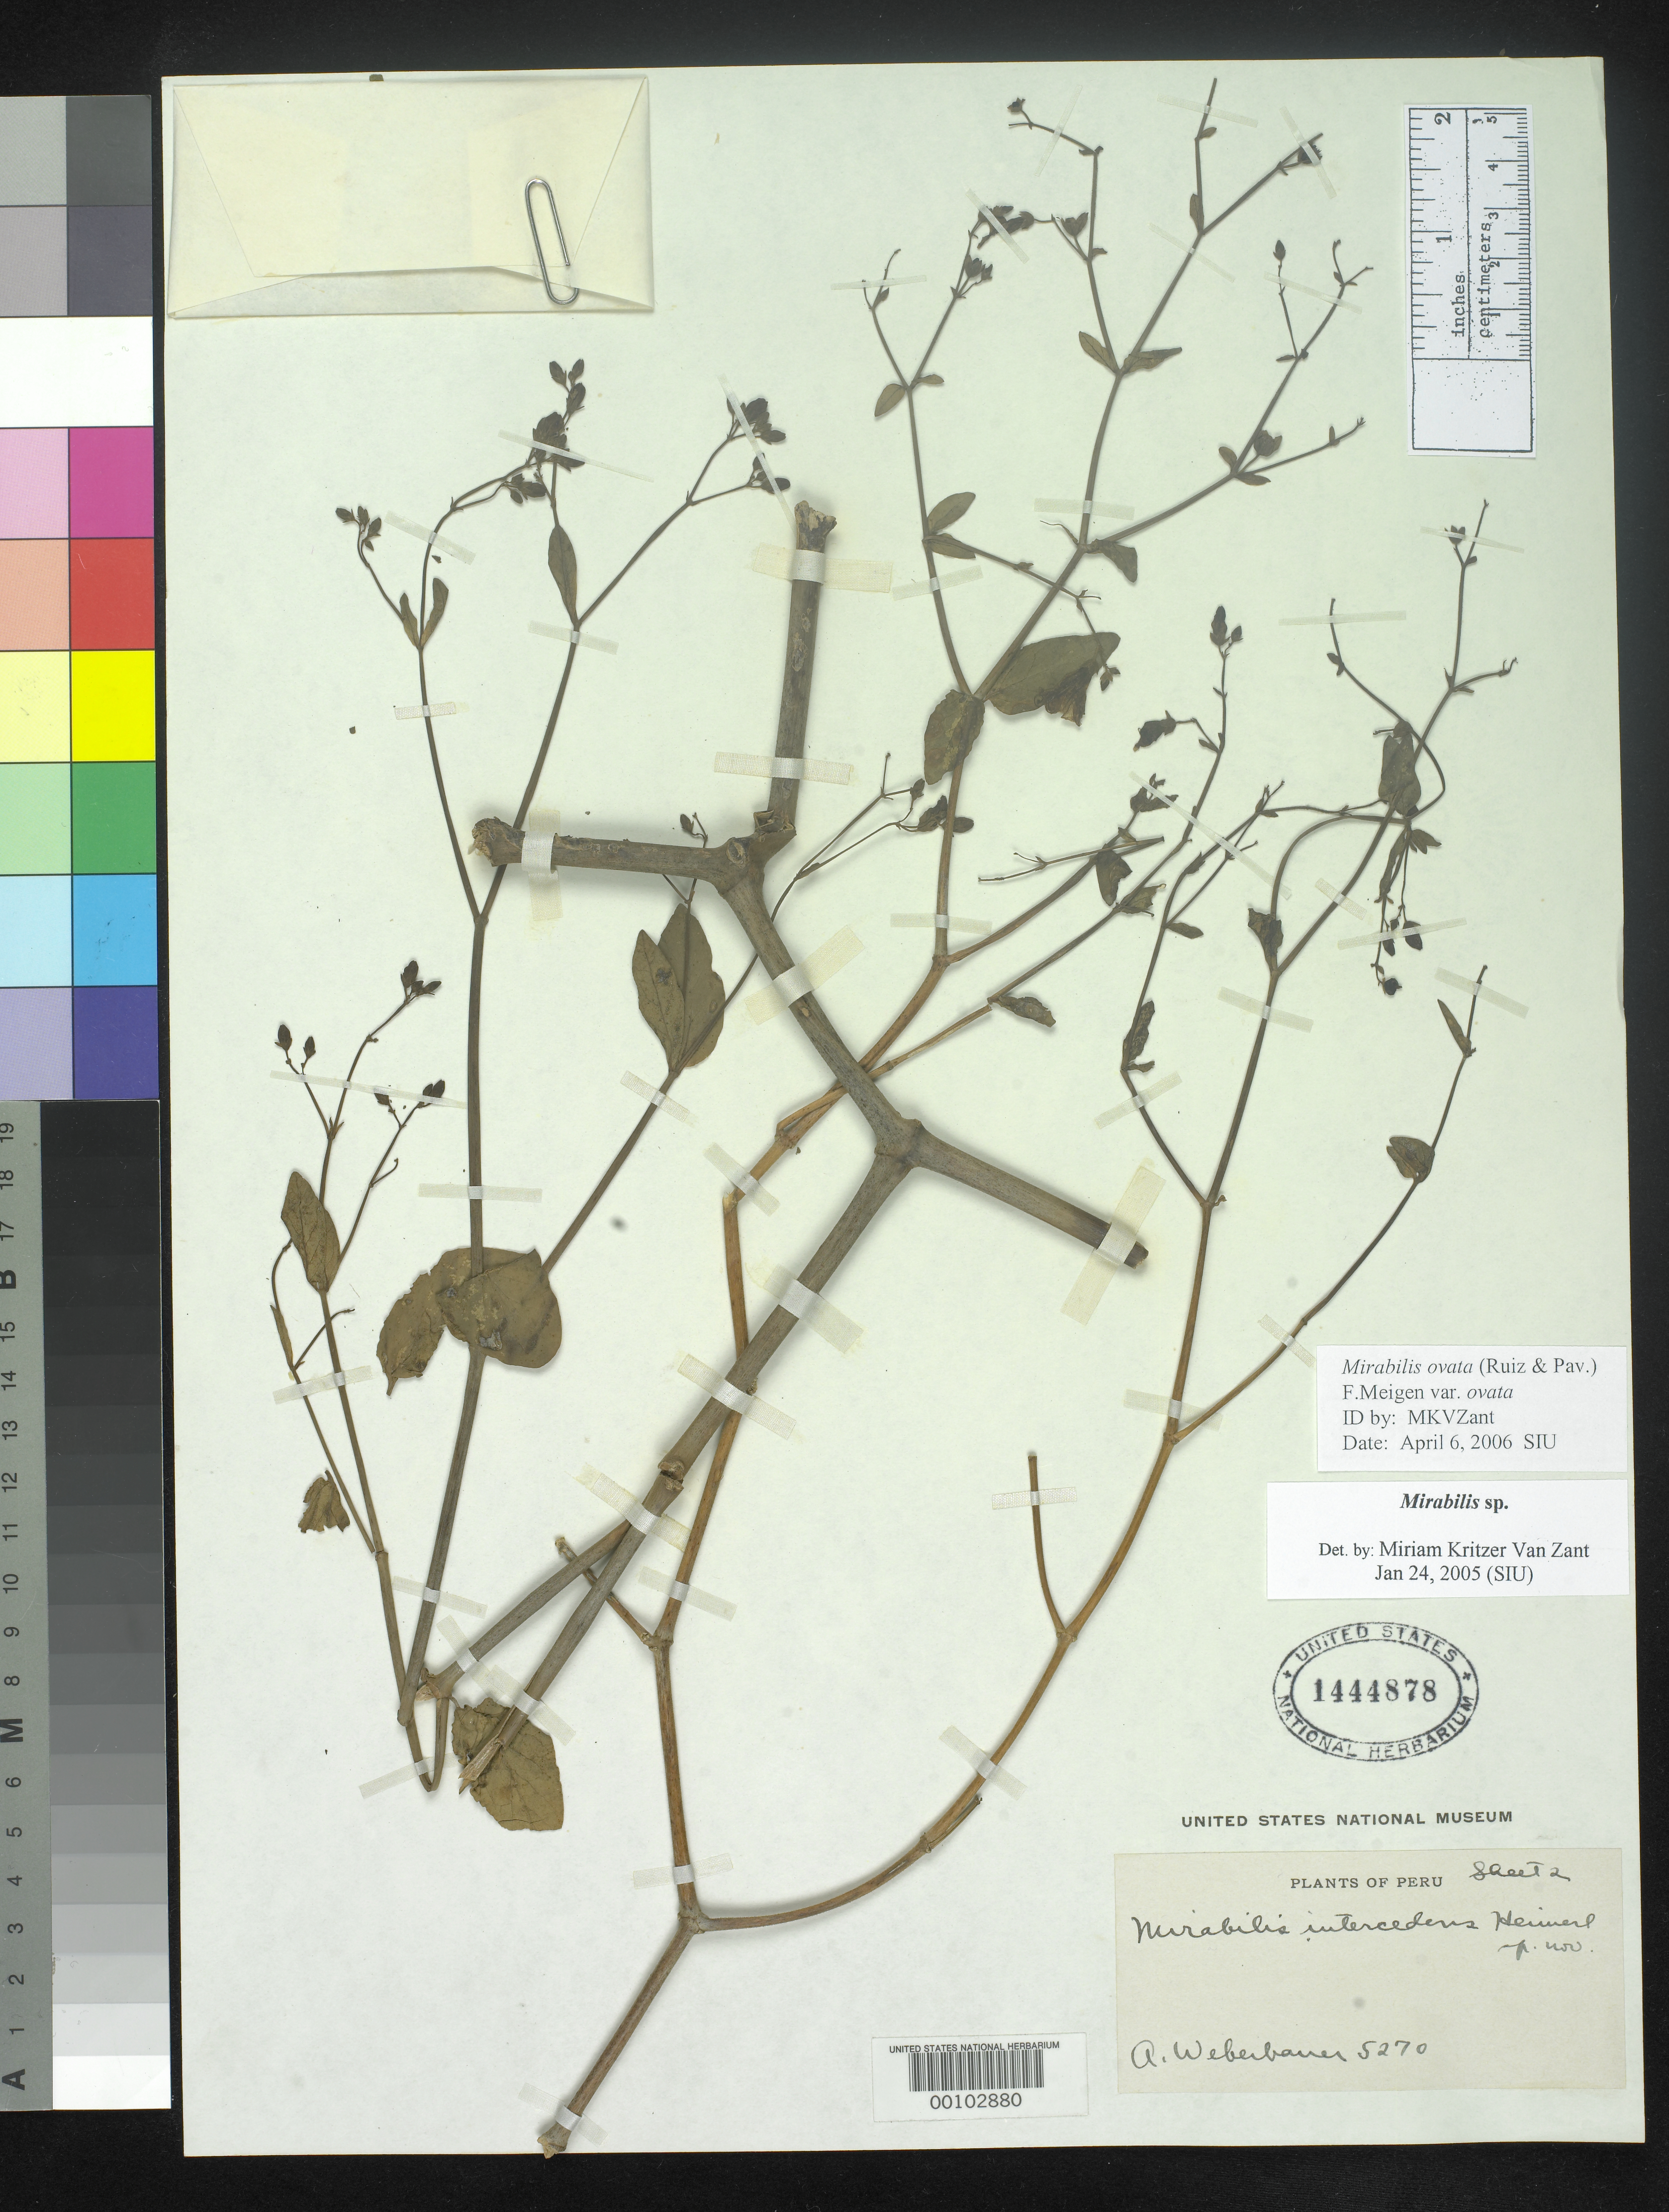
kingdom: Plantae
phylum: Tracheophyta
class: Magnoliopsida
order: Caryophyllales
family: Nyctaginaceae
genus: Mirabilis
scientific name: Mirabilis intercedens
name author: Heimerl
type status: Isotype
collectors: A. Weberbauer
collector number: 5270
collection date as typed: Mar 1910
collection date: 1910-03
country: Peru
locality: San Bartolome, Lima-Oroya Railroad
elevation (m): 1400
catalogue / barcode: US 1444878